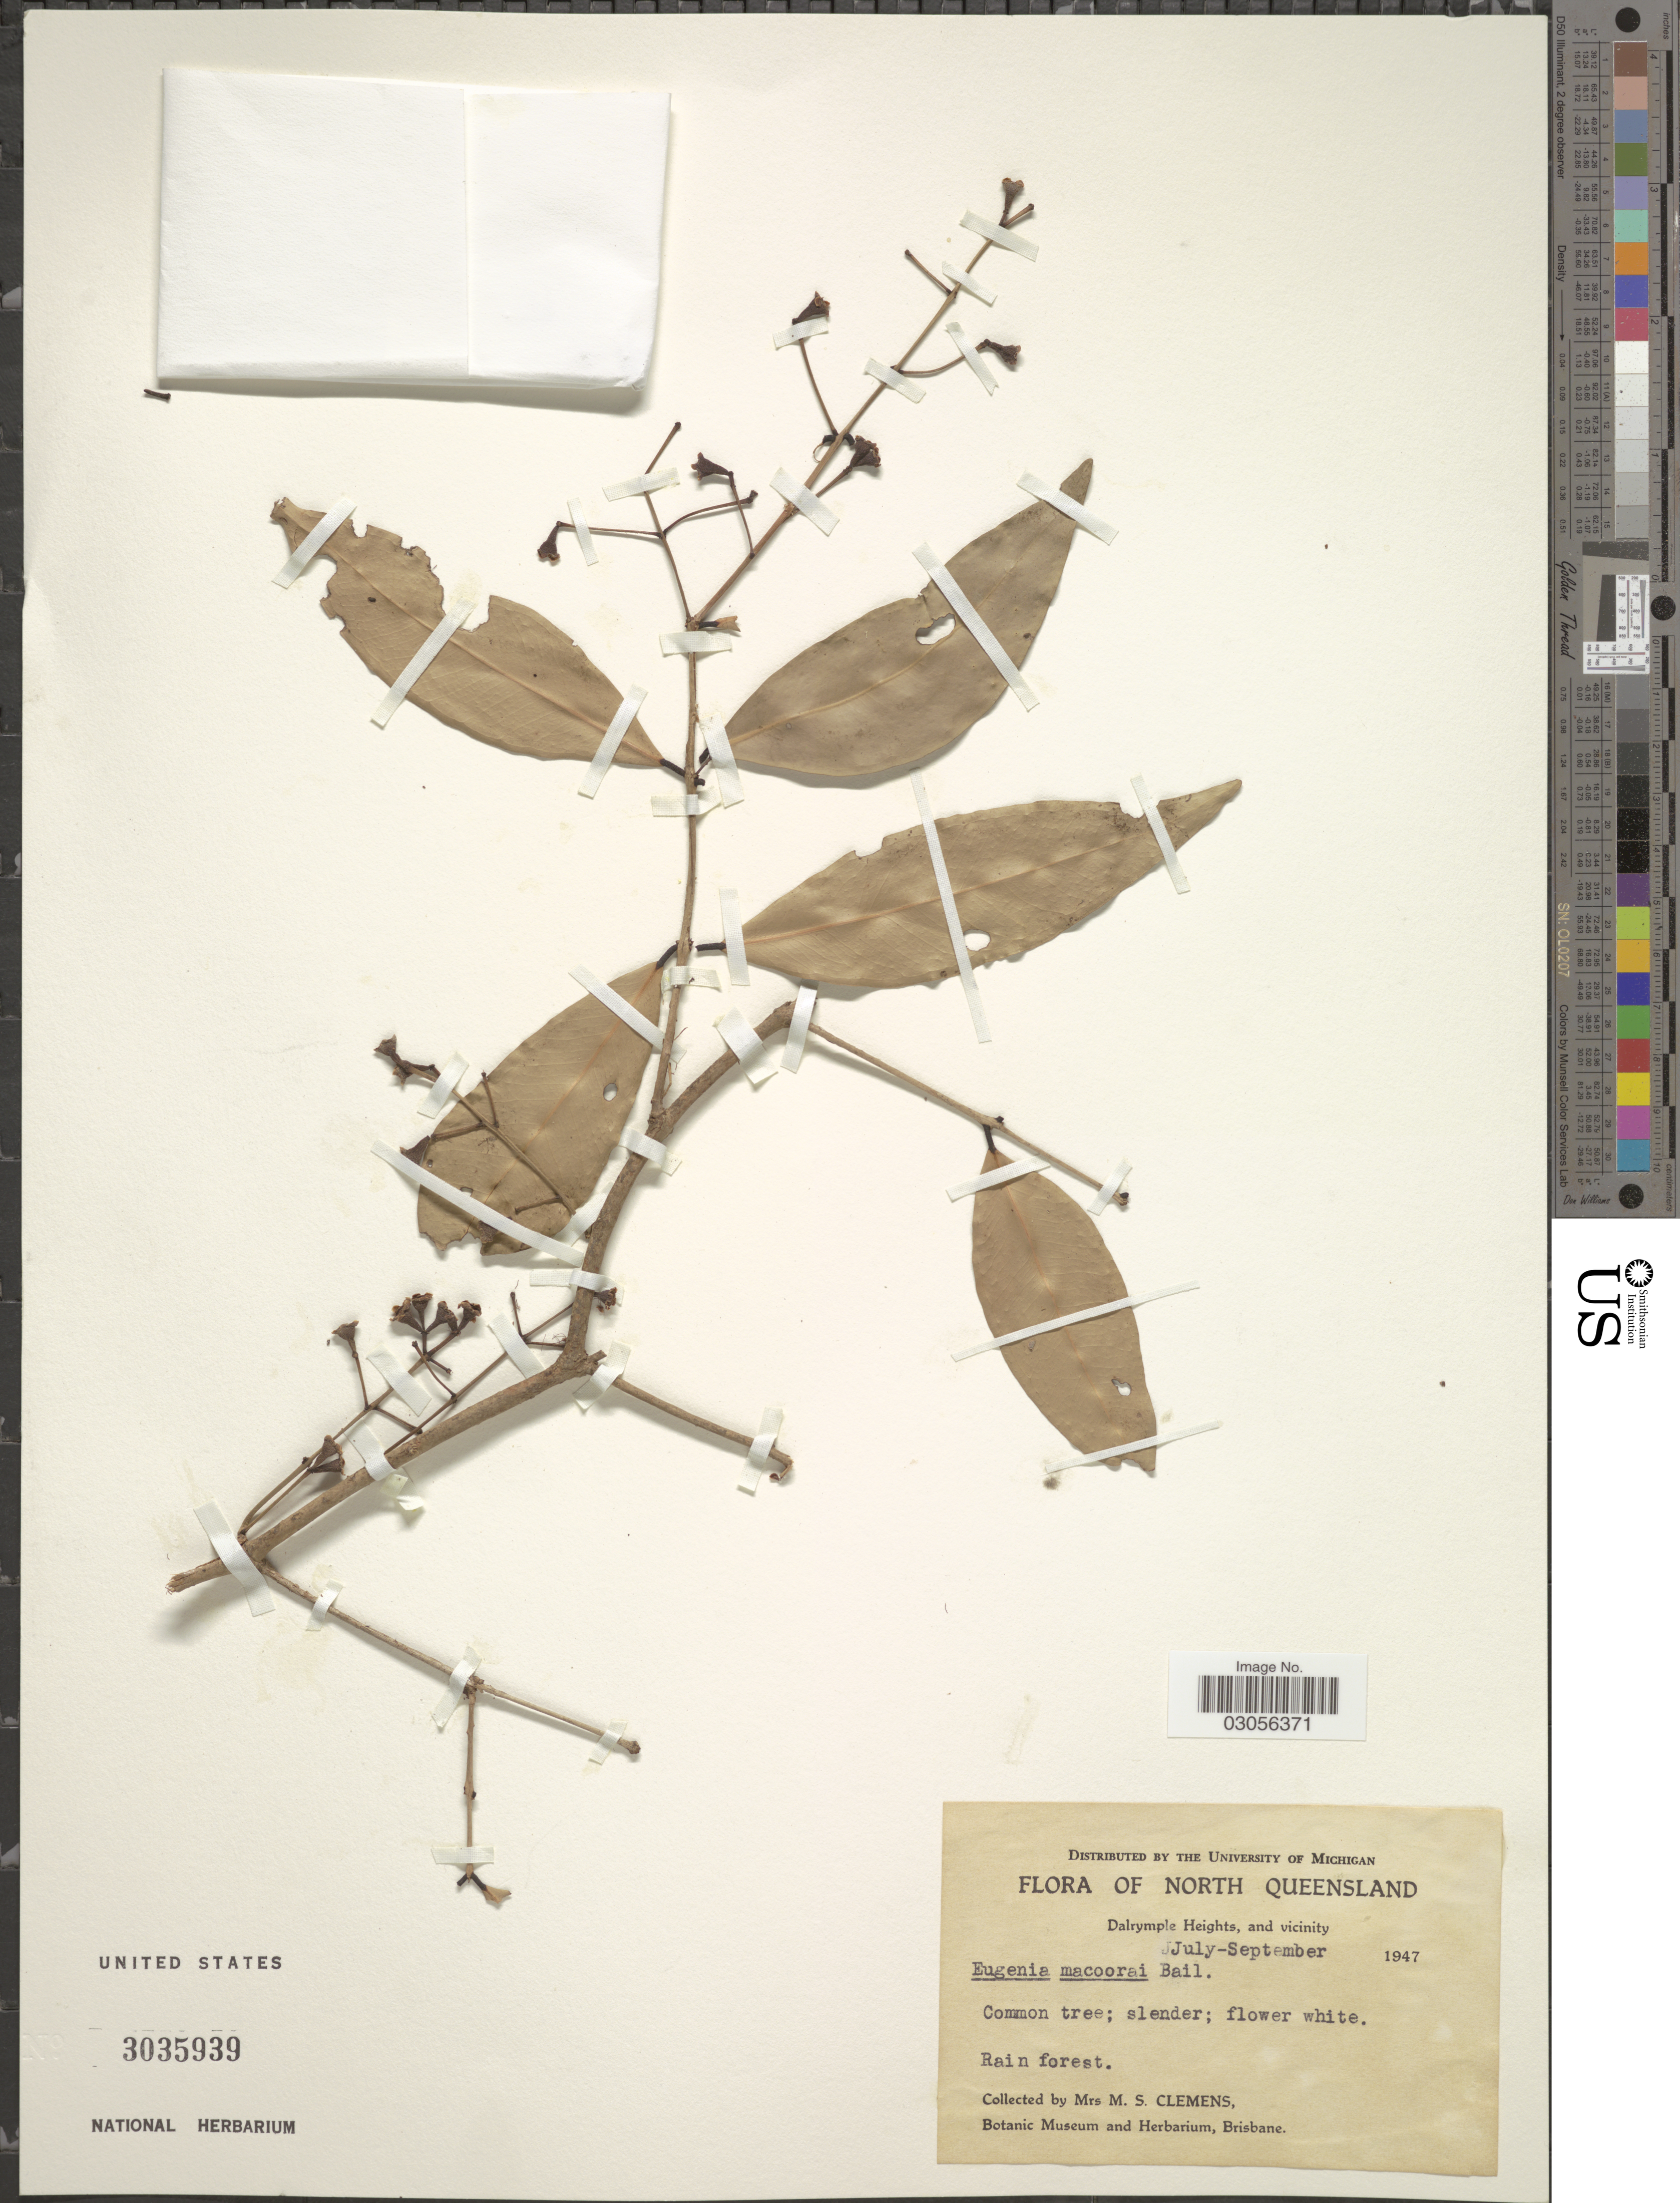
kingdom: Plantae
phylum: Tracheophyta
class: Magnoliopsida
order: Myrtales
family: Myrtaceae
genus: Syzygium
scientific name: Syzygium cryptophlebium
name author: (F. Muell.) Craven & Biffin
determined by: Guymer, G. P.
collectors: M. S. Clemens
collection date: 1947-07/1947-09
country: Australia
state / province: Queensland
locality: North Queensland. Dalrymple Heights, and vicinity.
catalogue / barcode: US 3035939